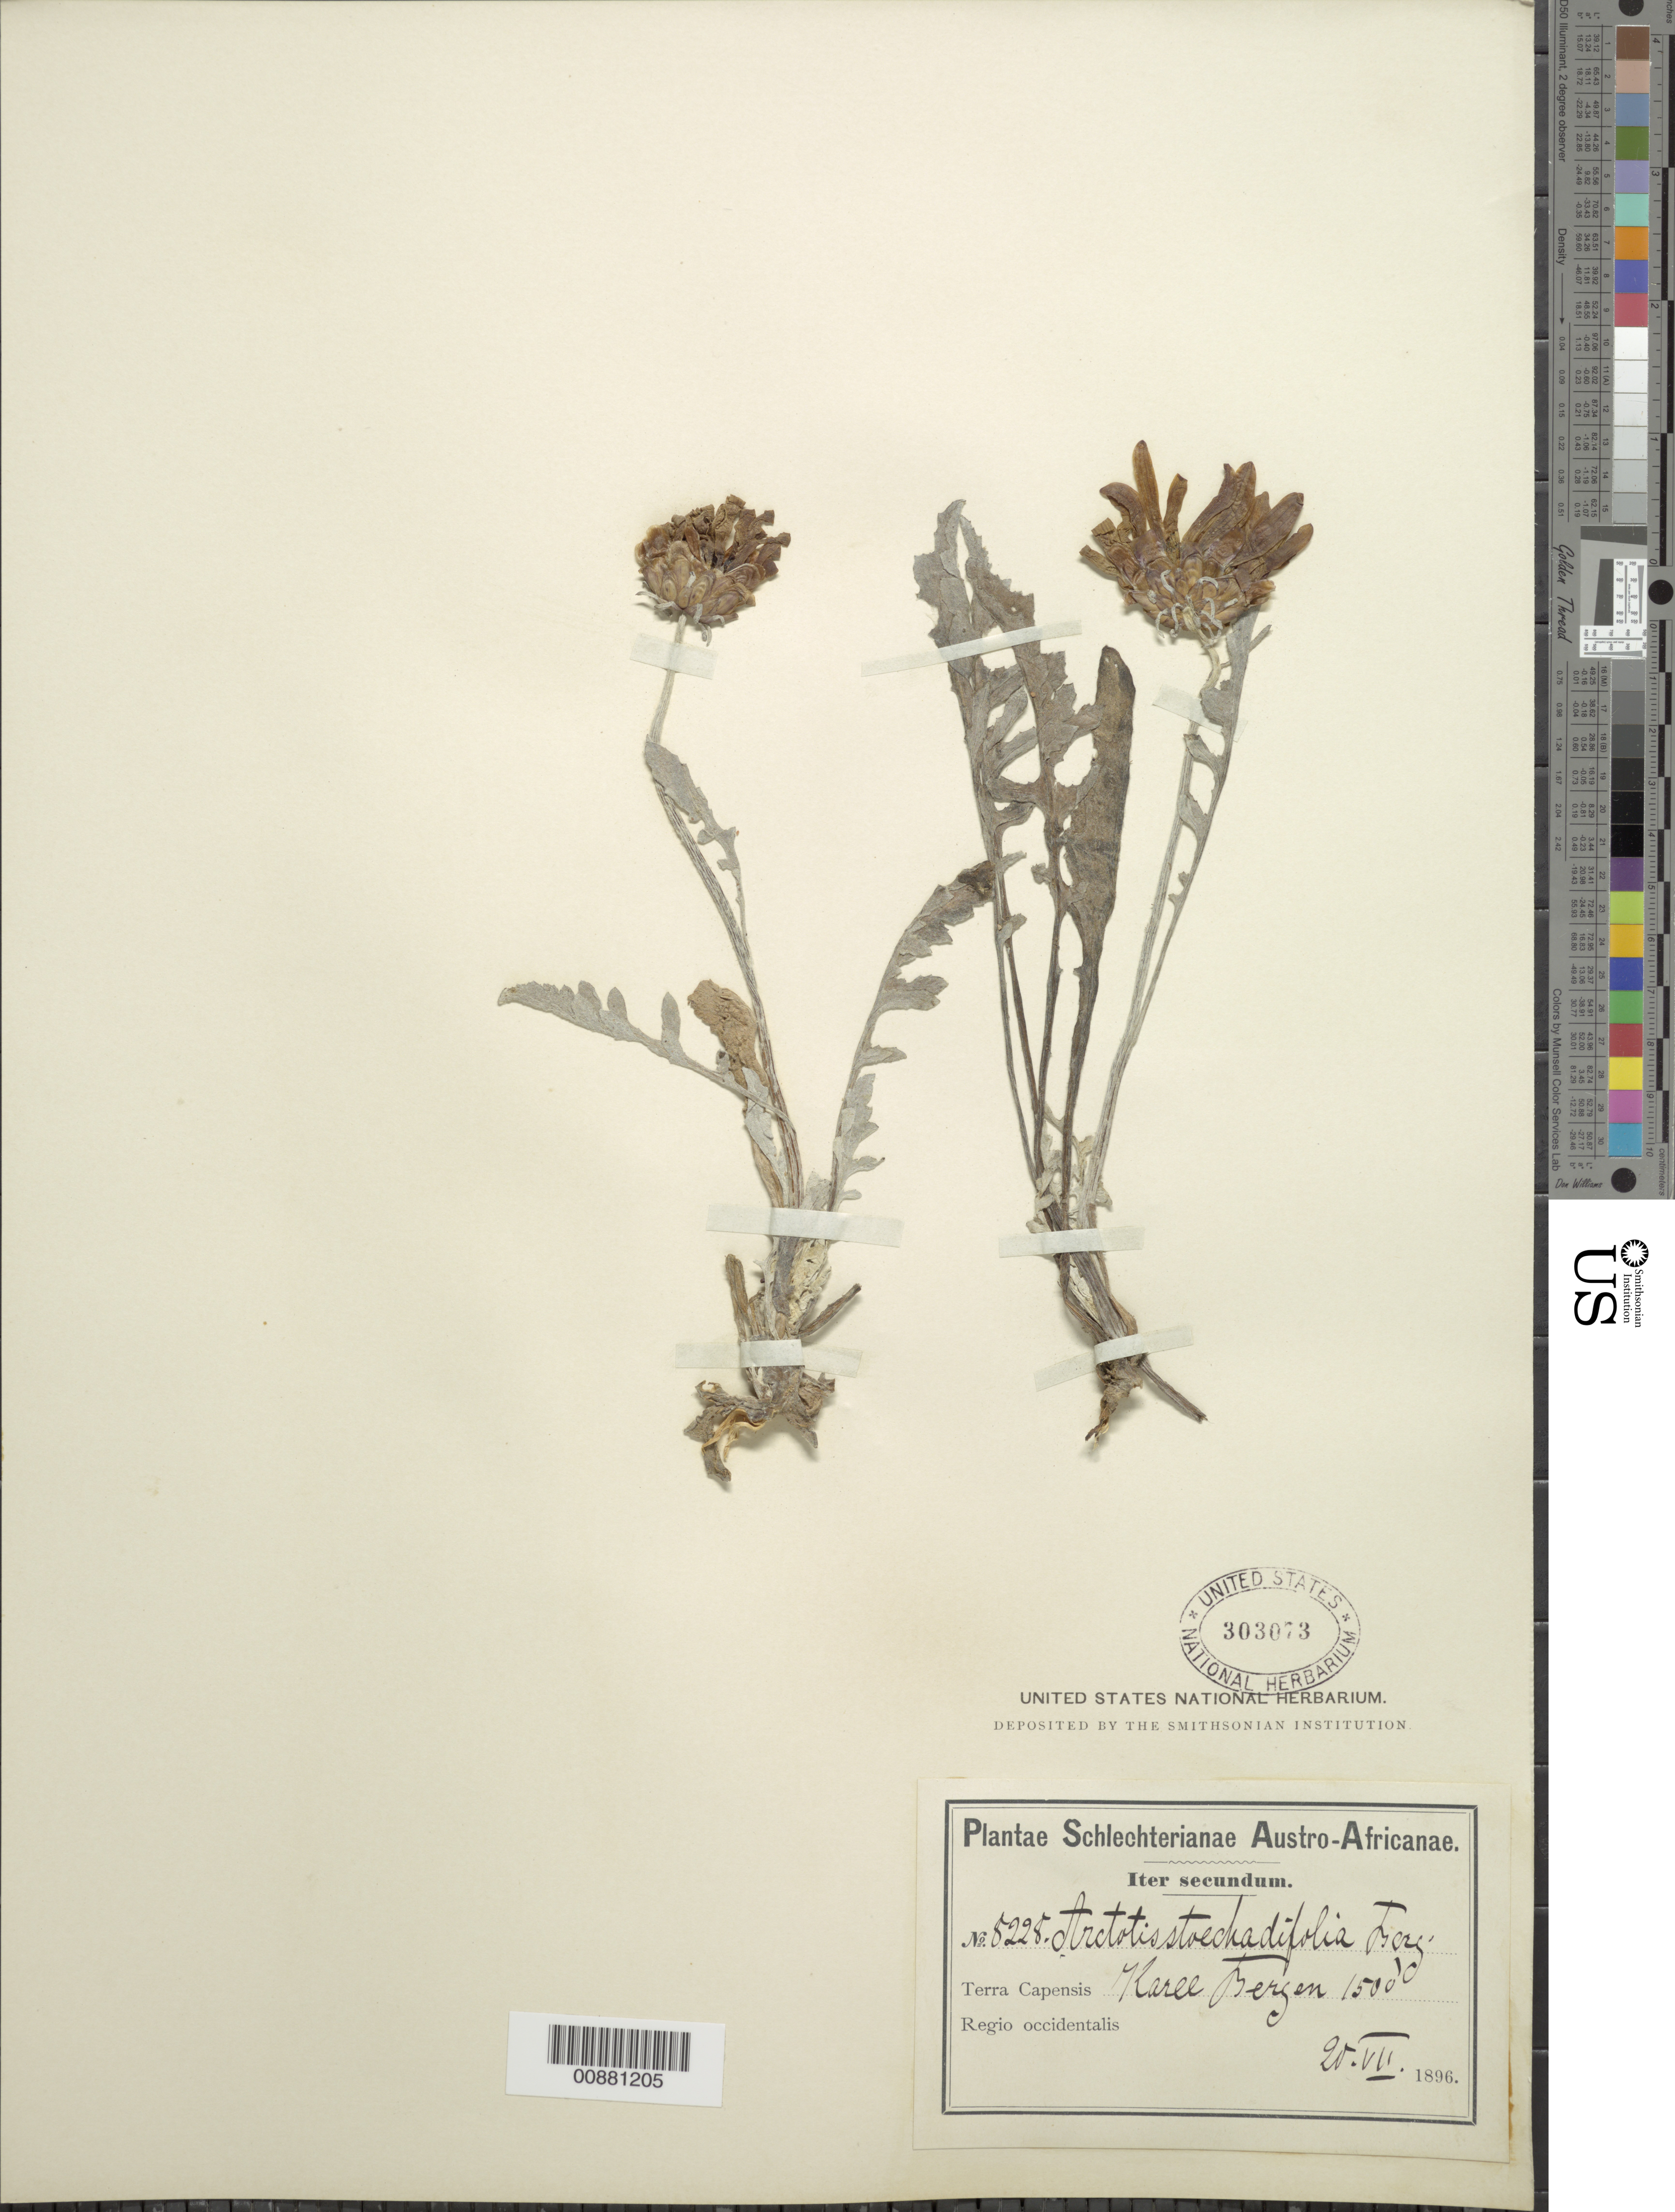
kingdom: Plantae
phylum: Tracheophyta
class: Magnoliopsida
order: Asterales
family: Asteraceae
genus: Arctotis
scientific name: Arctotis stoechadifolia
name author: P.J. Bergius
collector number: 8228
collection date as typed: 20 July 1896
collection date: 1896-07-20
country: South Africa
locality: Karee Bergen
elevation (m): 457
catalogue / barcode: US 303073